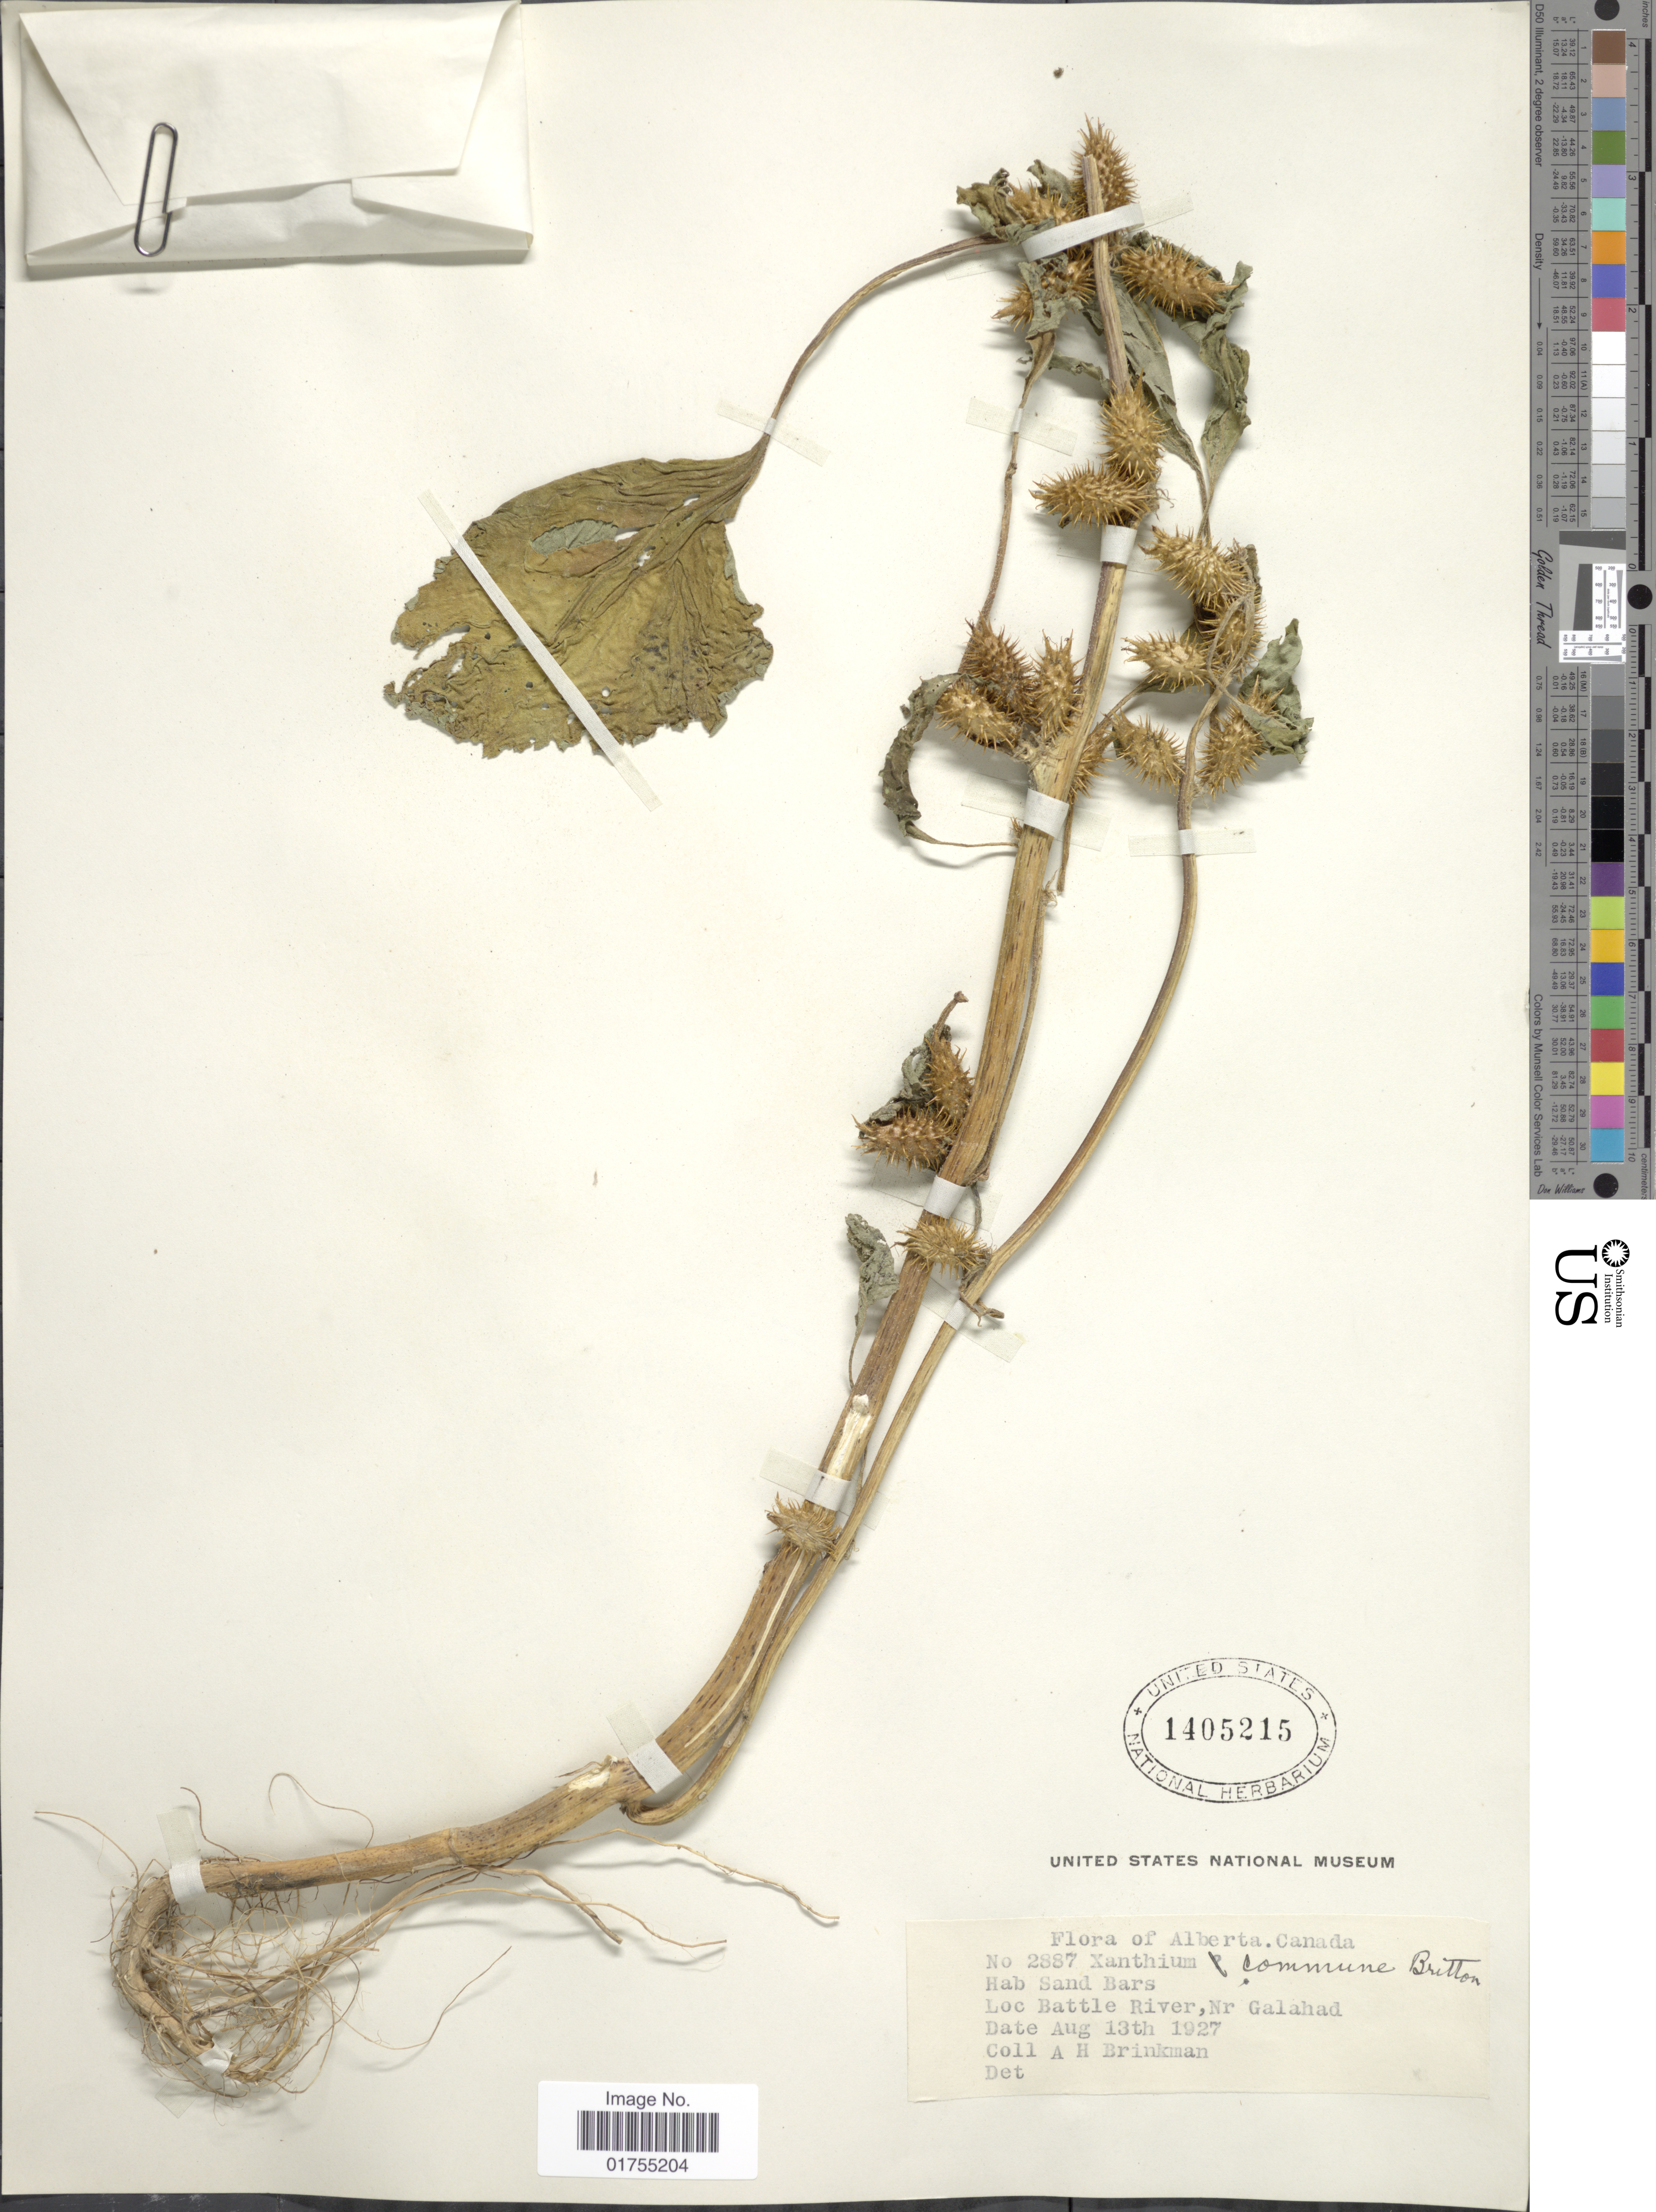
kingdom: Plantae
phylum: Tracheophyta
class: Magnoliopsida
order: Asterales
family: Asteraceae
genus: Xanthium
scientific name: Xanthium strumarium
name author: L.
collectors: A. Brinkman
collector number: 2887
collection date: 1927-08-13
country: Canada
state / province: Alberta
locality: Battle River, Nr. Galahad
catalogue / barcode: US 1405212